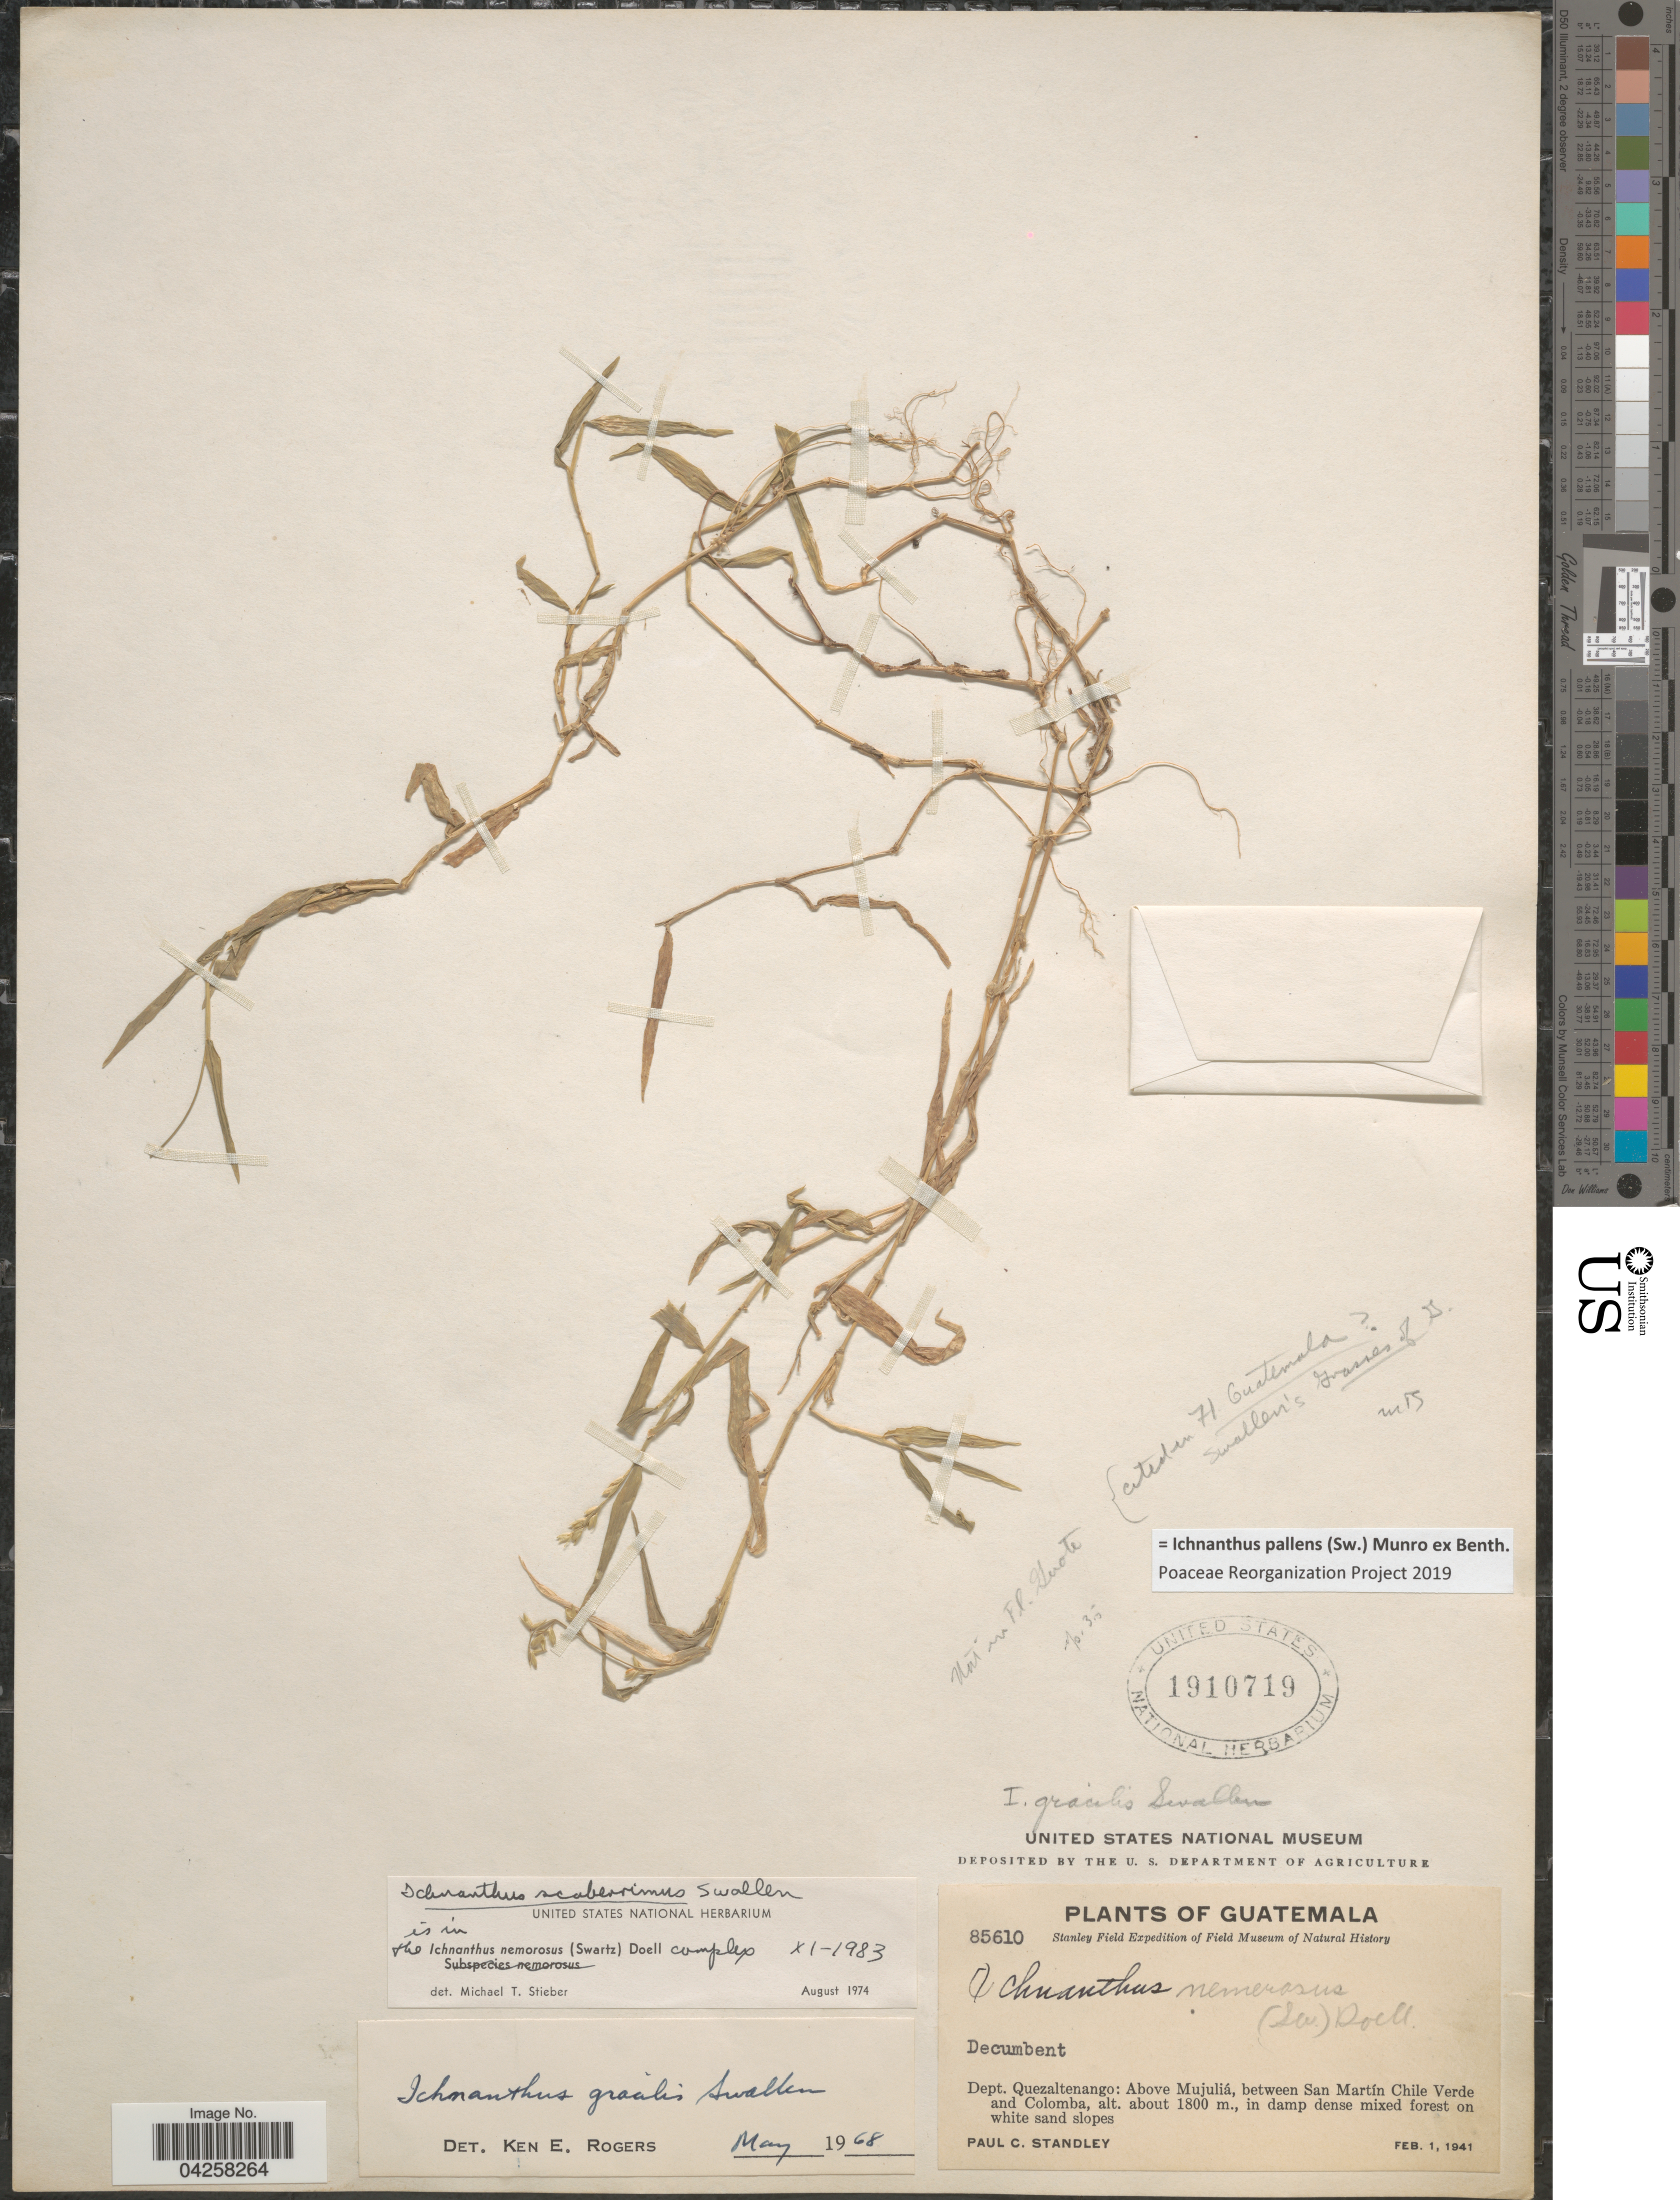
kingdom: Plantae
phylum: Tracheophyta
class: Liliopsida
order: Poales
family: Poaceae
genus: Ichnanthus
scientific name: Ichnanthus pallens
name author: (Sw.) Munro ex Benth.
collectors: P. C. Standley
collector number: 85610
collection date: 1941-02-01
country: Guatemala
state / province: Quetzaltenango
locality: Stanley Field Expedition of Field Museum of Natural History. Dept. Quezaltenango: Above Mujuliá, between San Martín Chile Verde and Colomba.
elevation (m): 1800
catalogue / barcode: US 1910719